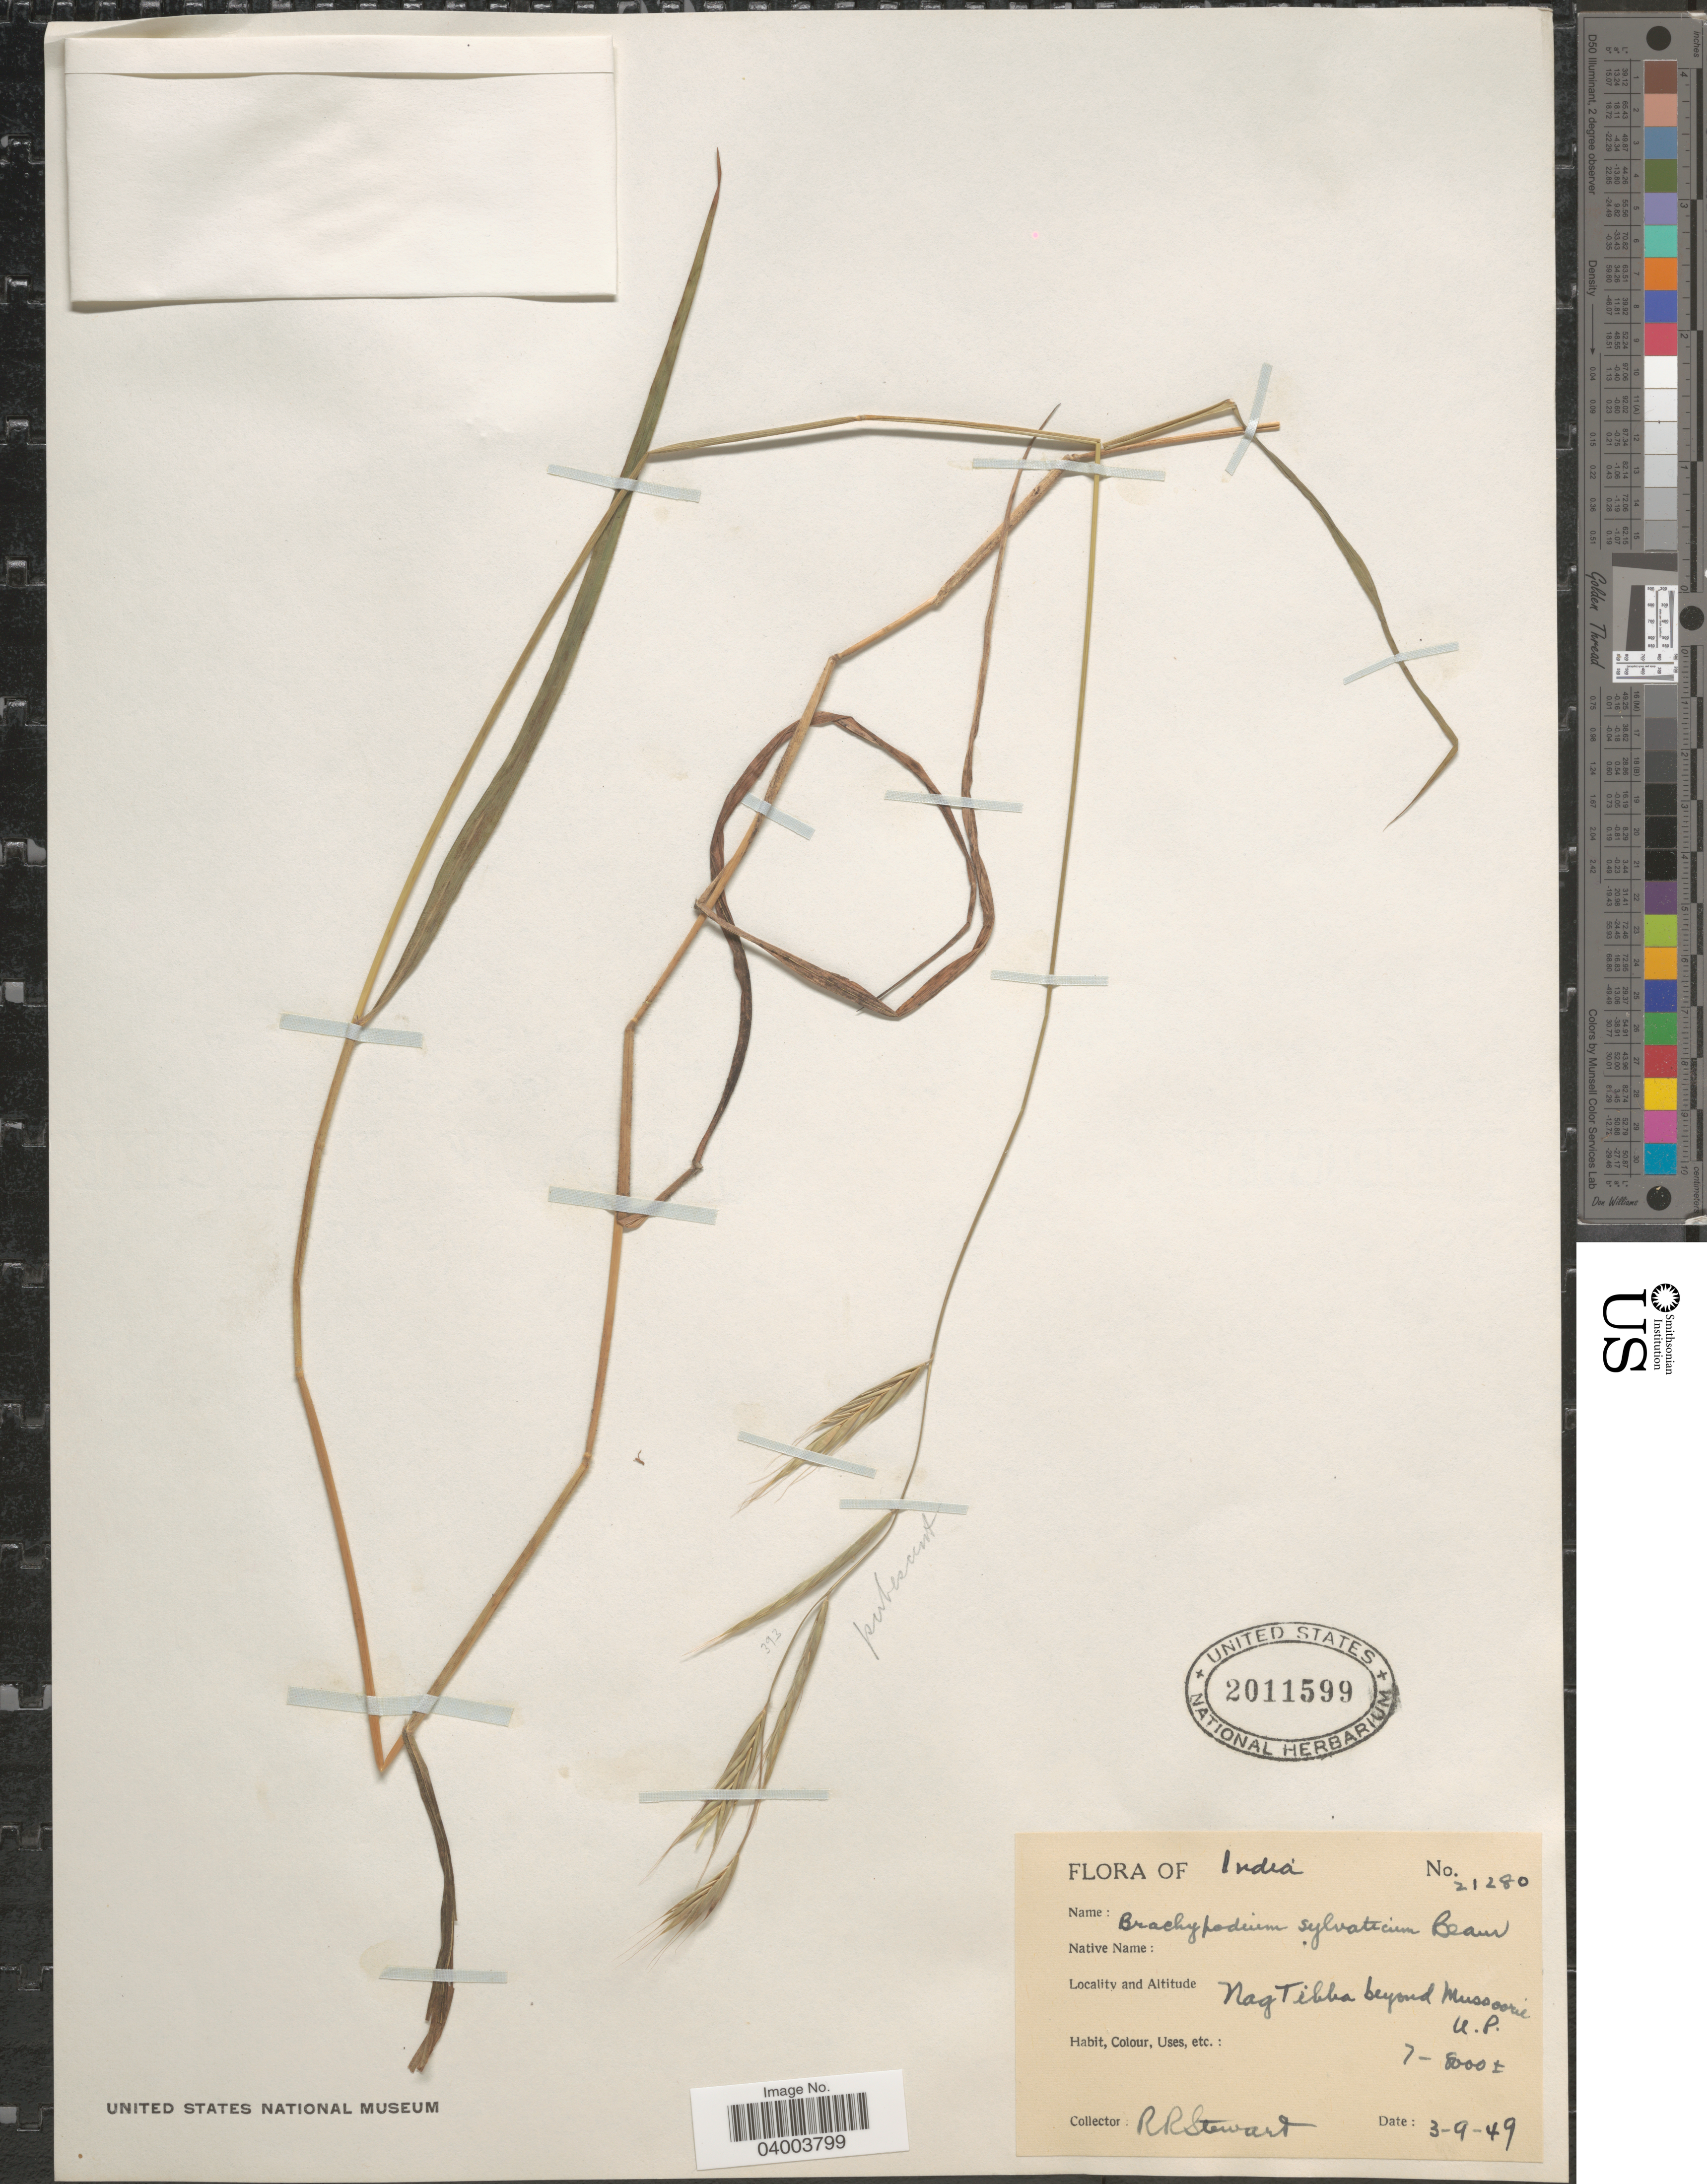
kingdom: Plantae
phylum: Tracheophyta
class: Liliopsida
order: Poales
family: Poaceae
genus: Brachypodium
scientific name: Brachypodium sylvaticum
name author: (Huds.) P. Beauv.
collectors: R. Stewart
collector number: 21280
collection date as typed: Transcribed d/m/y: 3/9/49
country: India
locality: Nag Tibba beyond Mussoorie. U. P.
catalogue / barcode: US 2011599